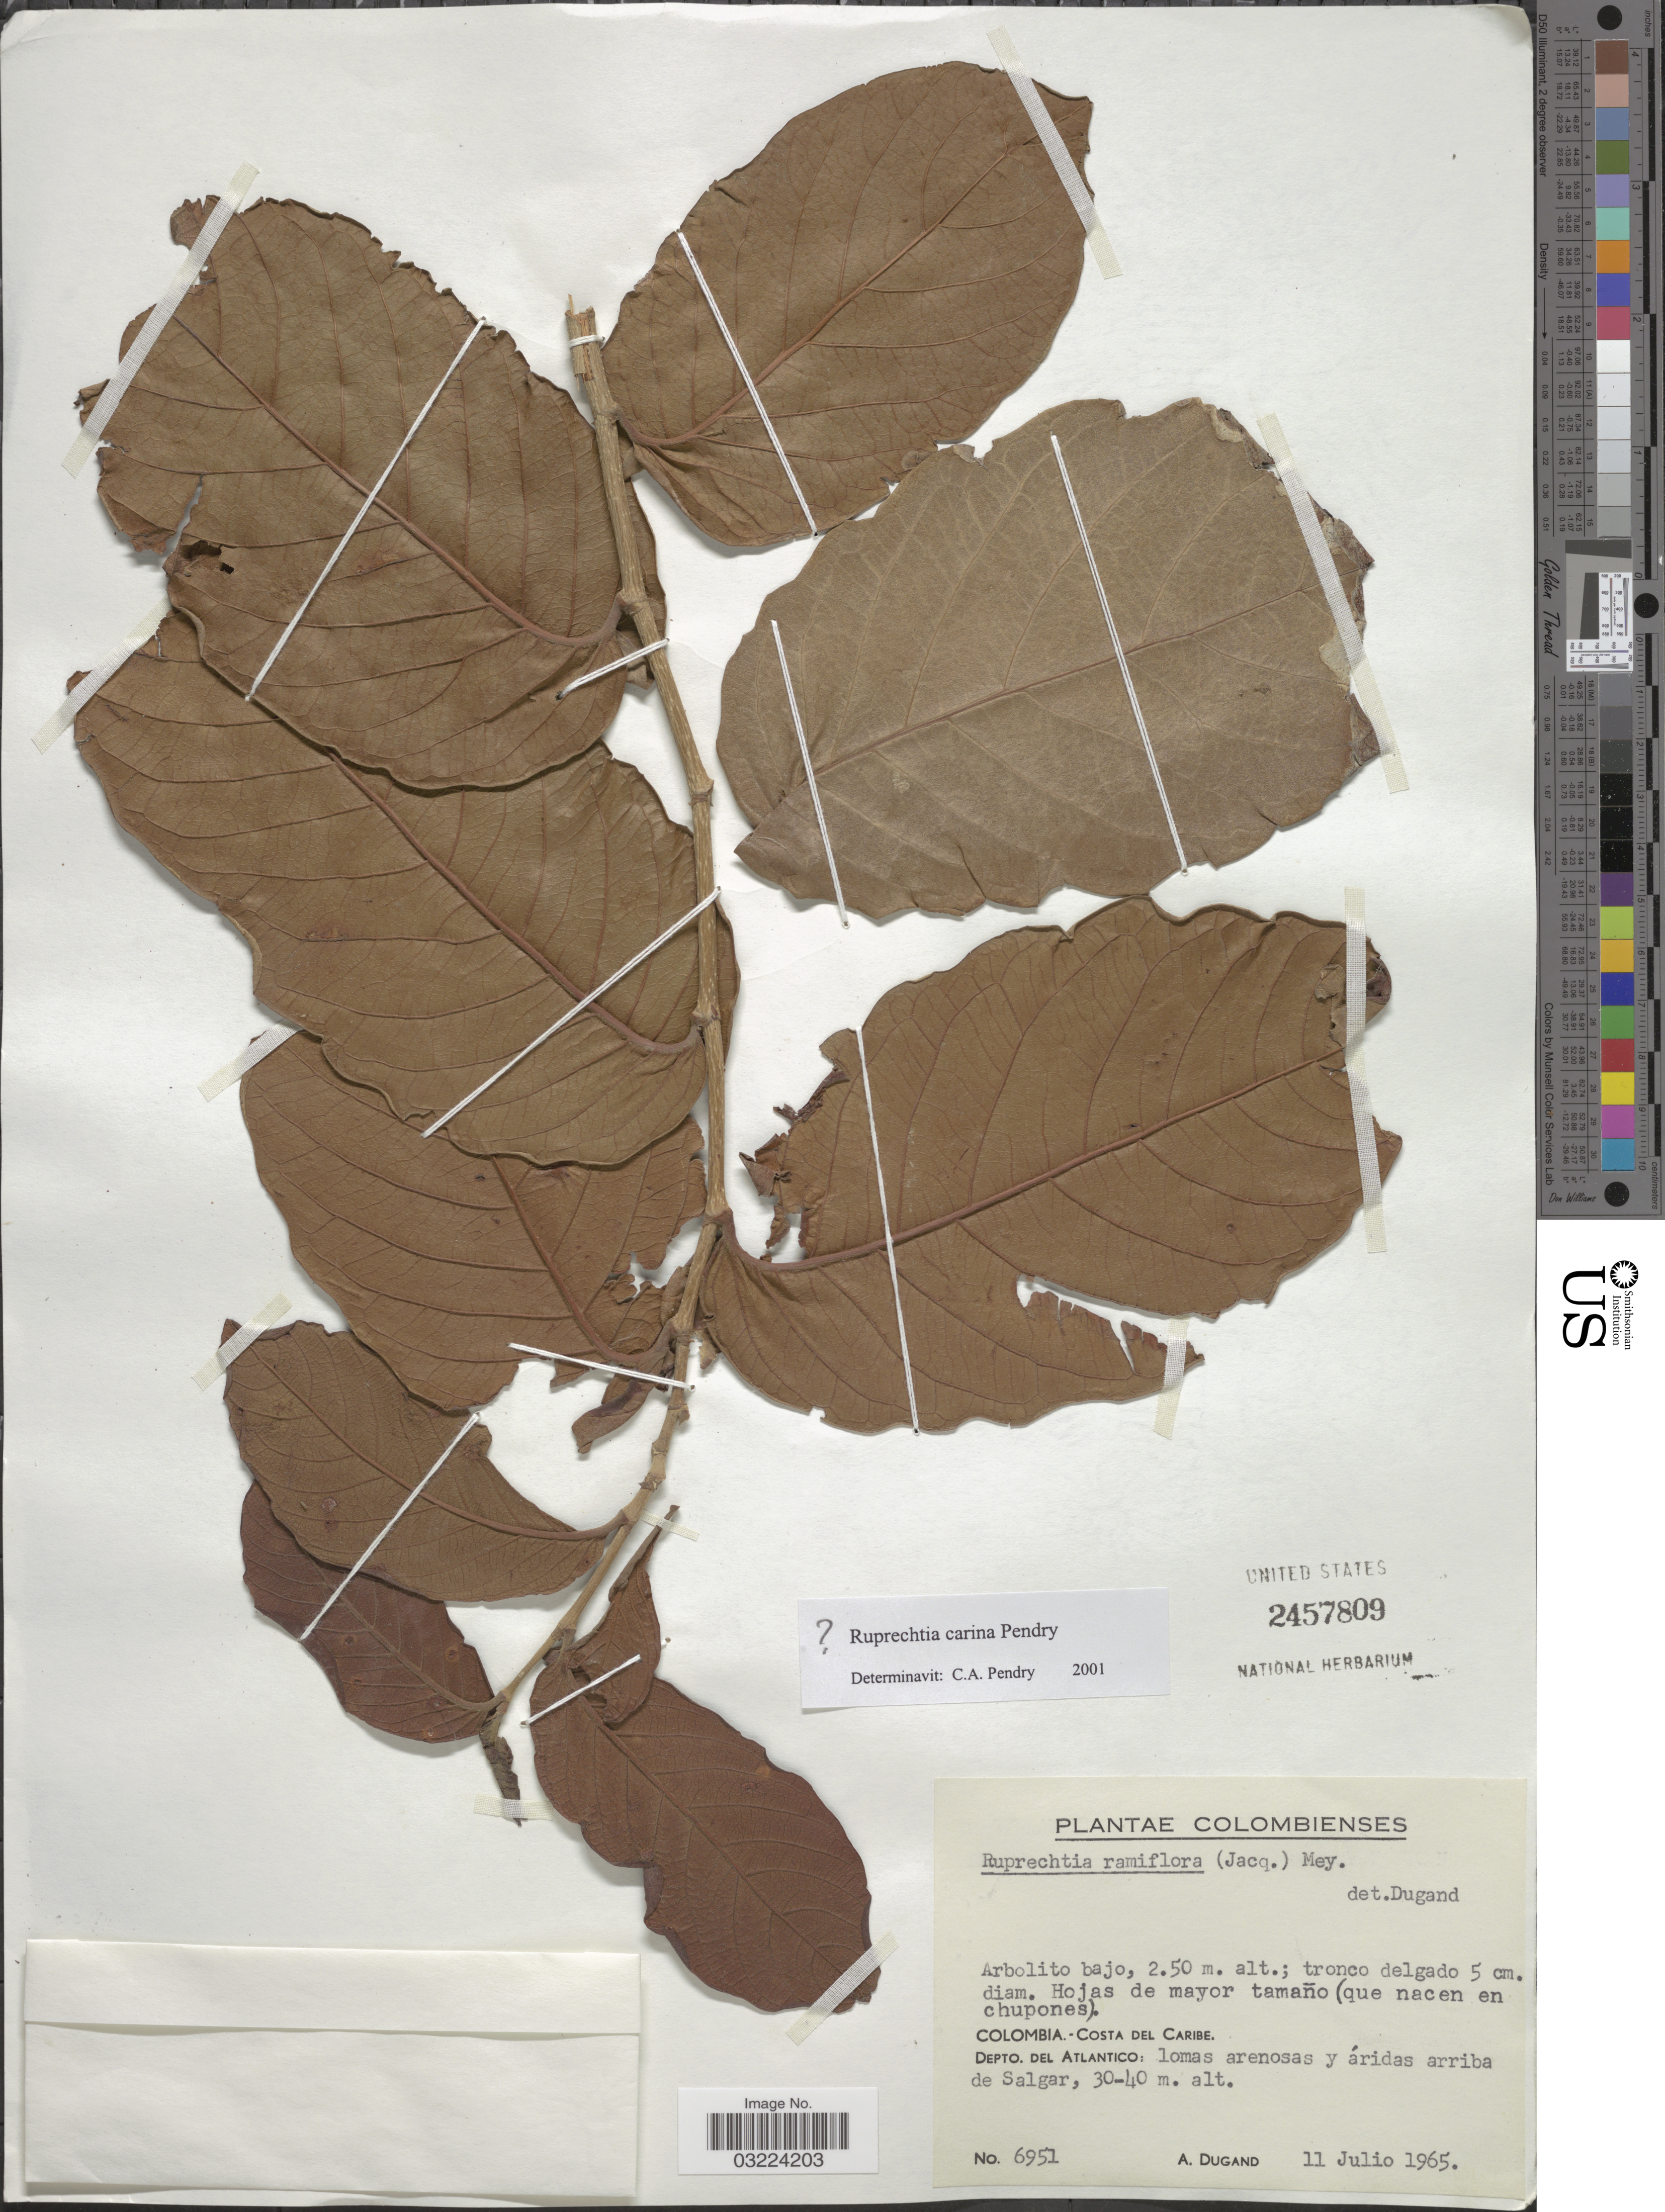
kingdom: Plantae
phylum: Tracheophyta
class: Magnoliopsida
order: Caryophyllales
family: Polygonaceae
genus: Ruprechtia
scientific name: Ruprechtia carina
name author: Pendry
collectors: A. Dugand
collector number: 6951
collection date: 1965-07-11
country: Colombia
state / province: Atlántico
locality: Costa del Caribe. Depto. del Atlantico: lomas arenosas y áridas arriba de Salgar.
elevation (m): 30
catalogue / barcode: US 2457809